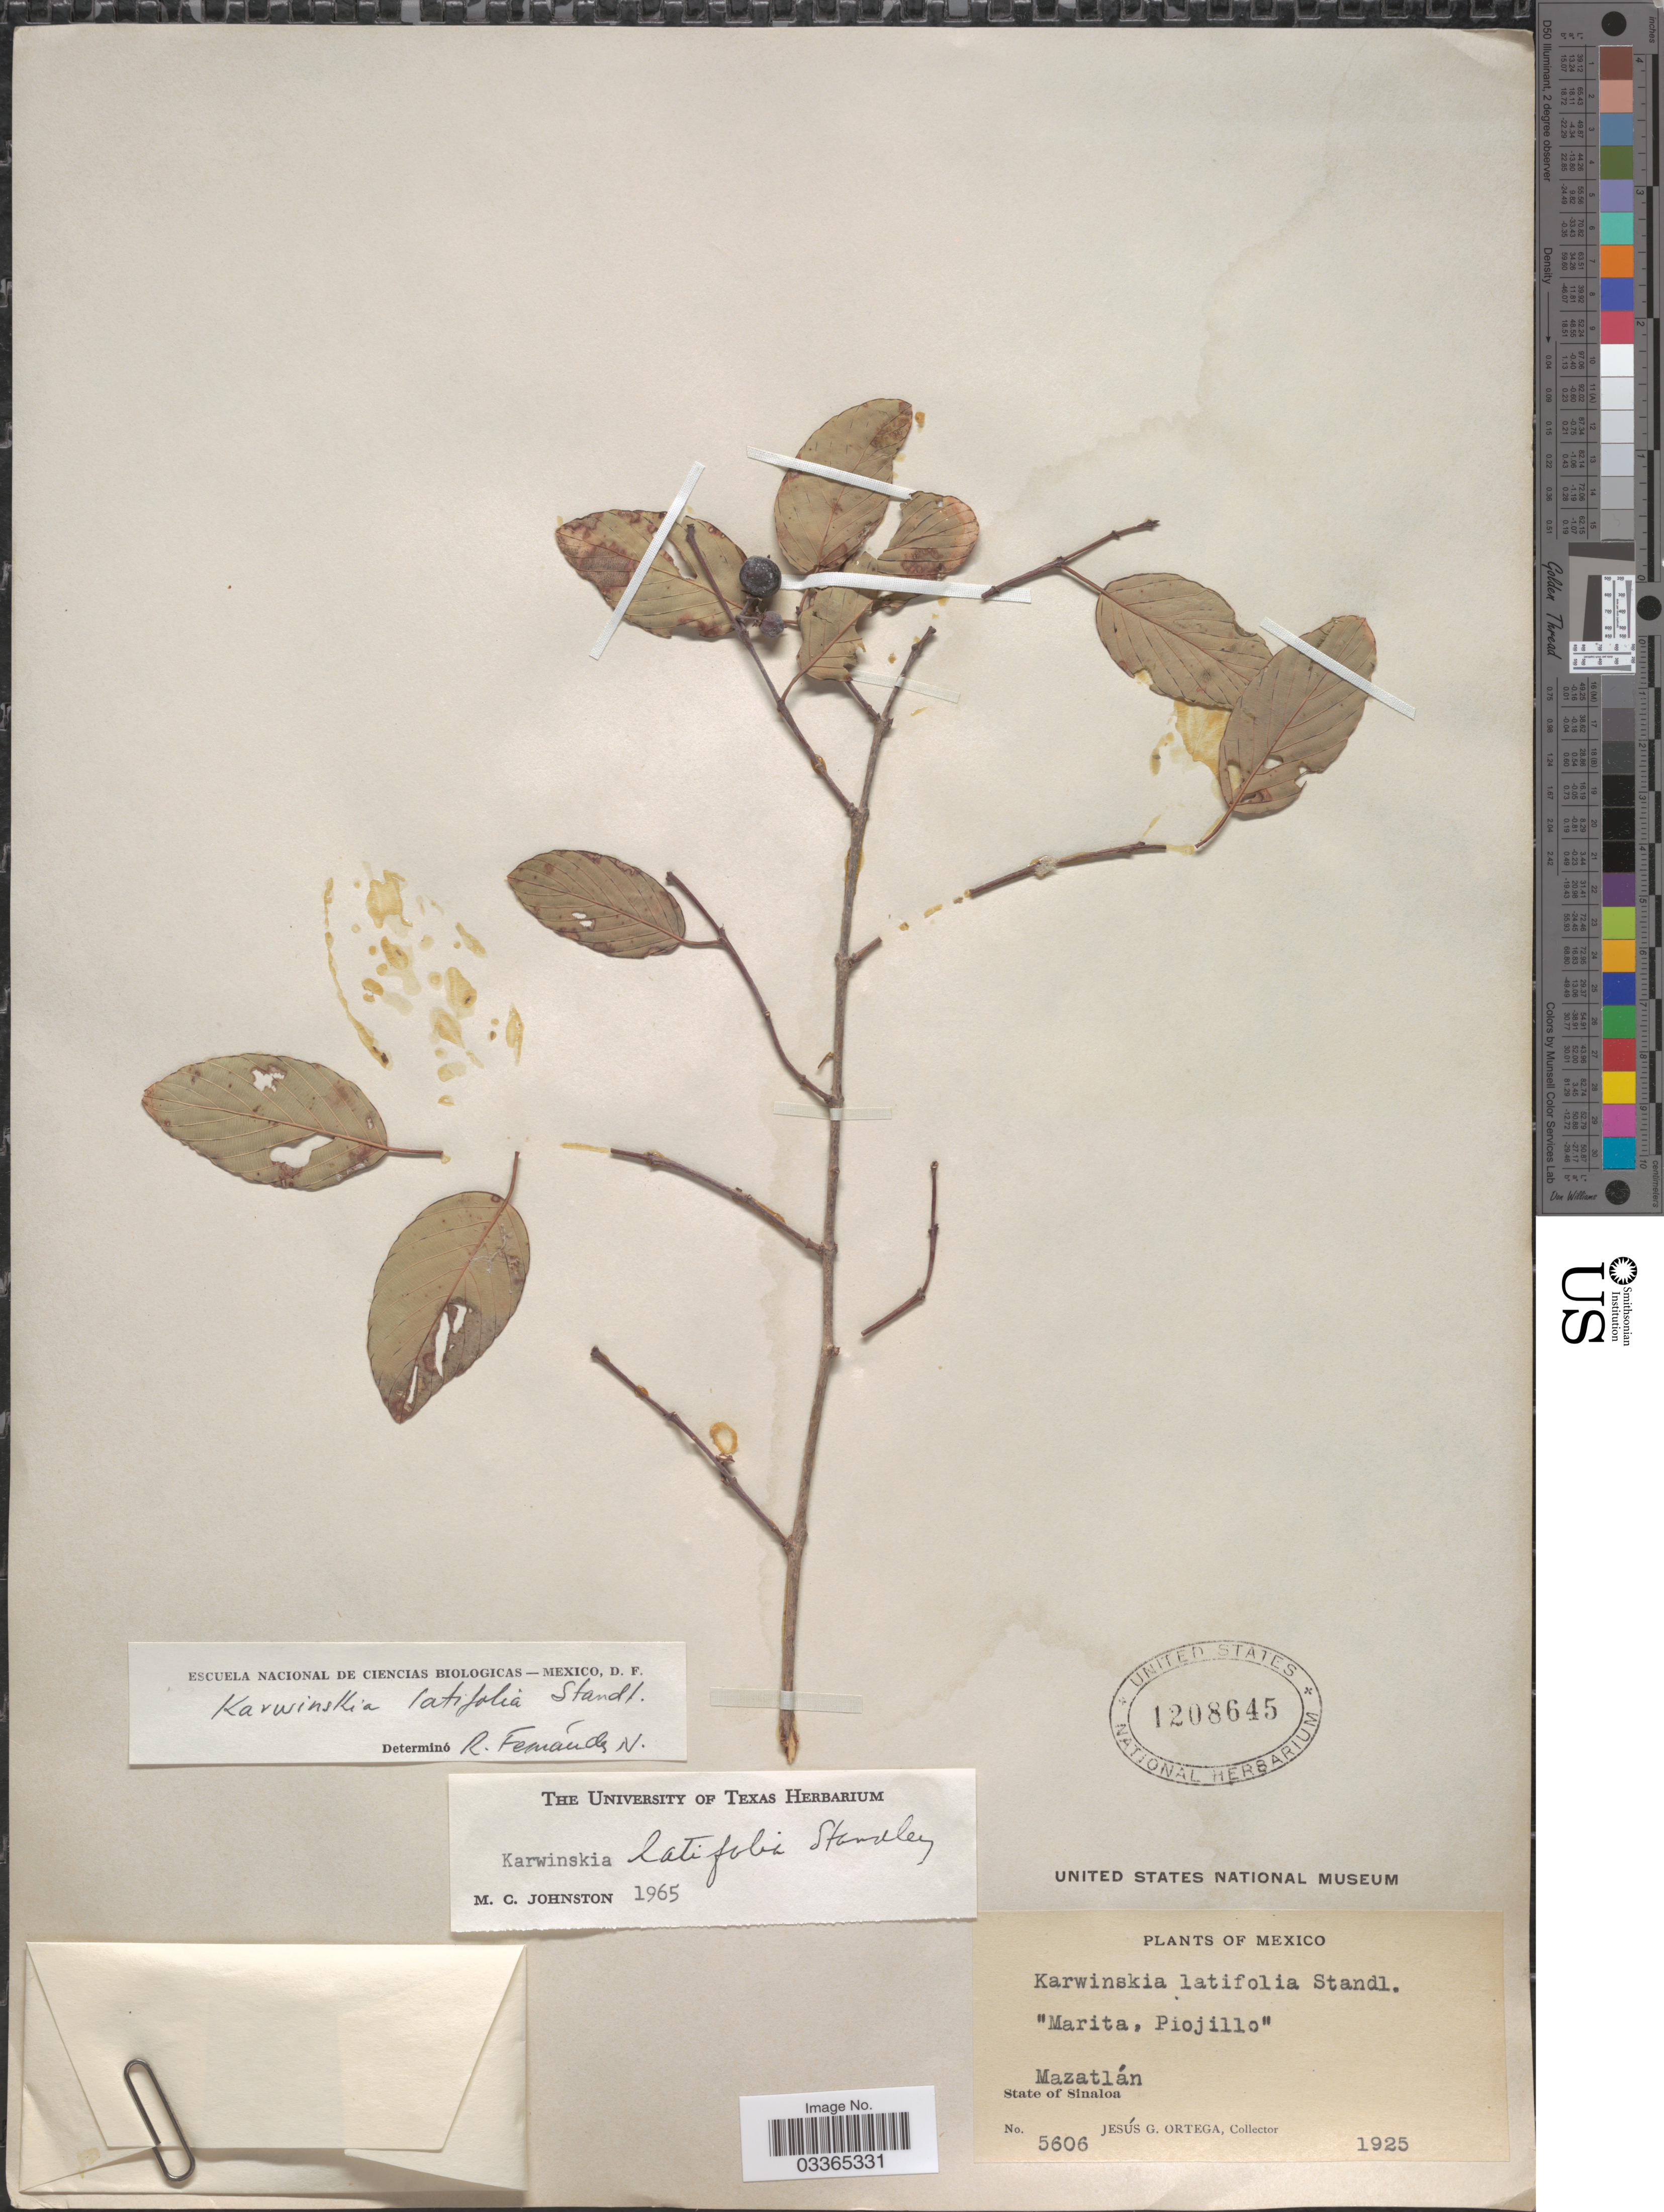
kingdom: Plantae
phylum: Tracheophyta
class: Magnoliopsida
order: Rosales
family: Rhamnaceae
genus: Karwinskia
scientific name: Karwinskia latifolia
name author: Standl.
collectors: J. Ortega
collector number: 5606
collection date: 1925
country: Mexico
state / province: Sinaloa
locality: Mazatlán.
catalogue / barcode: US 1208645